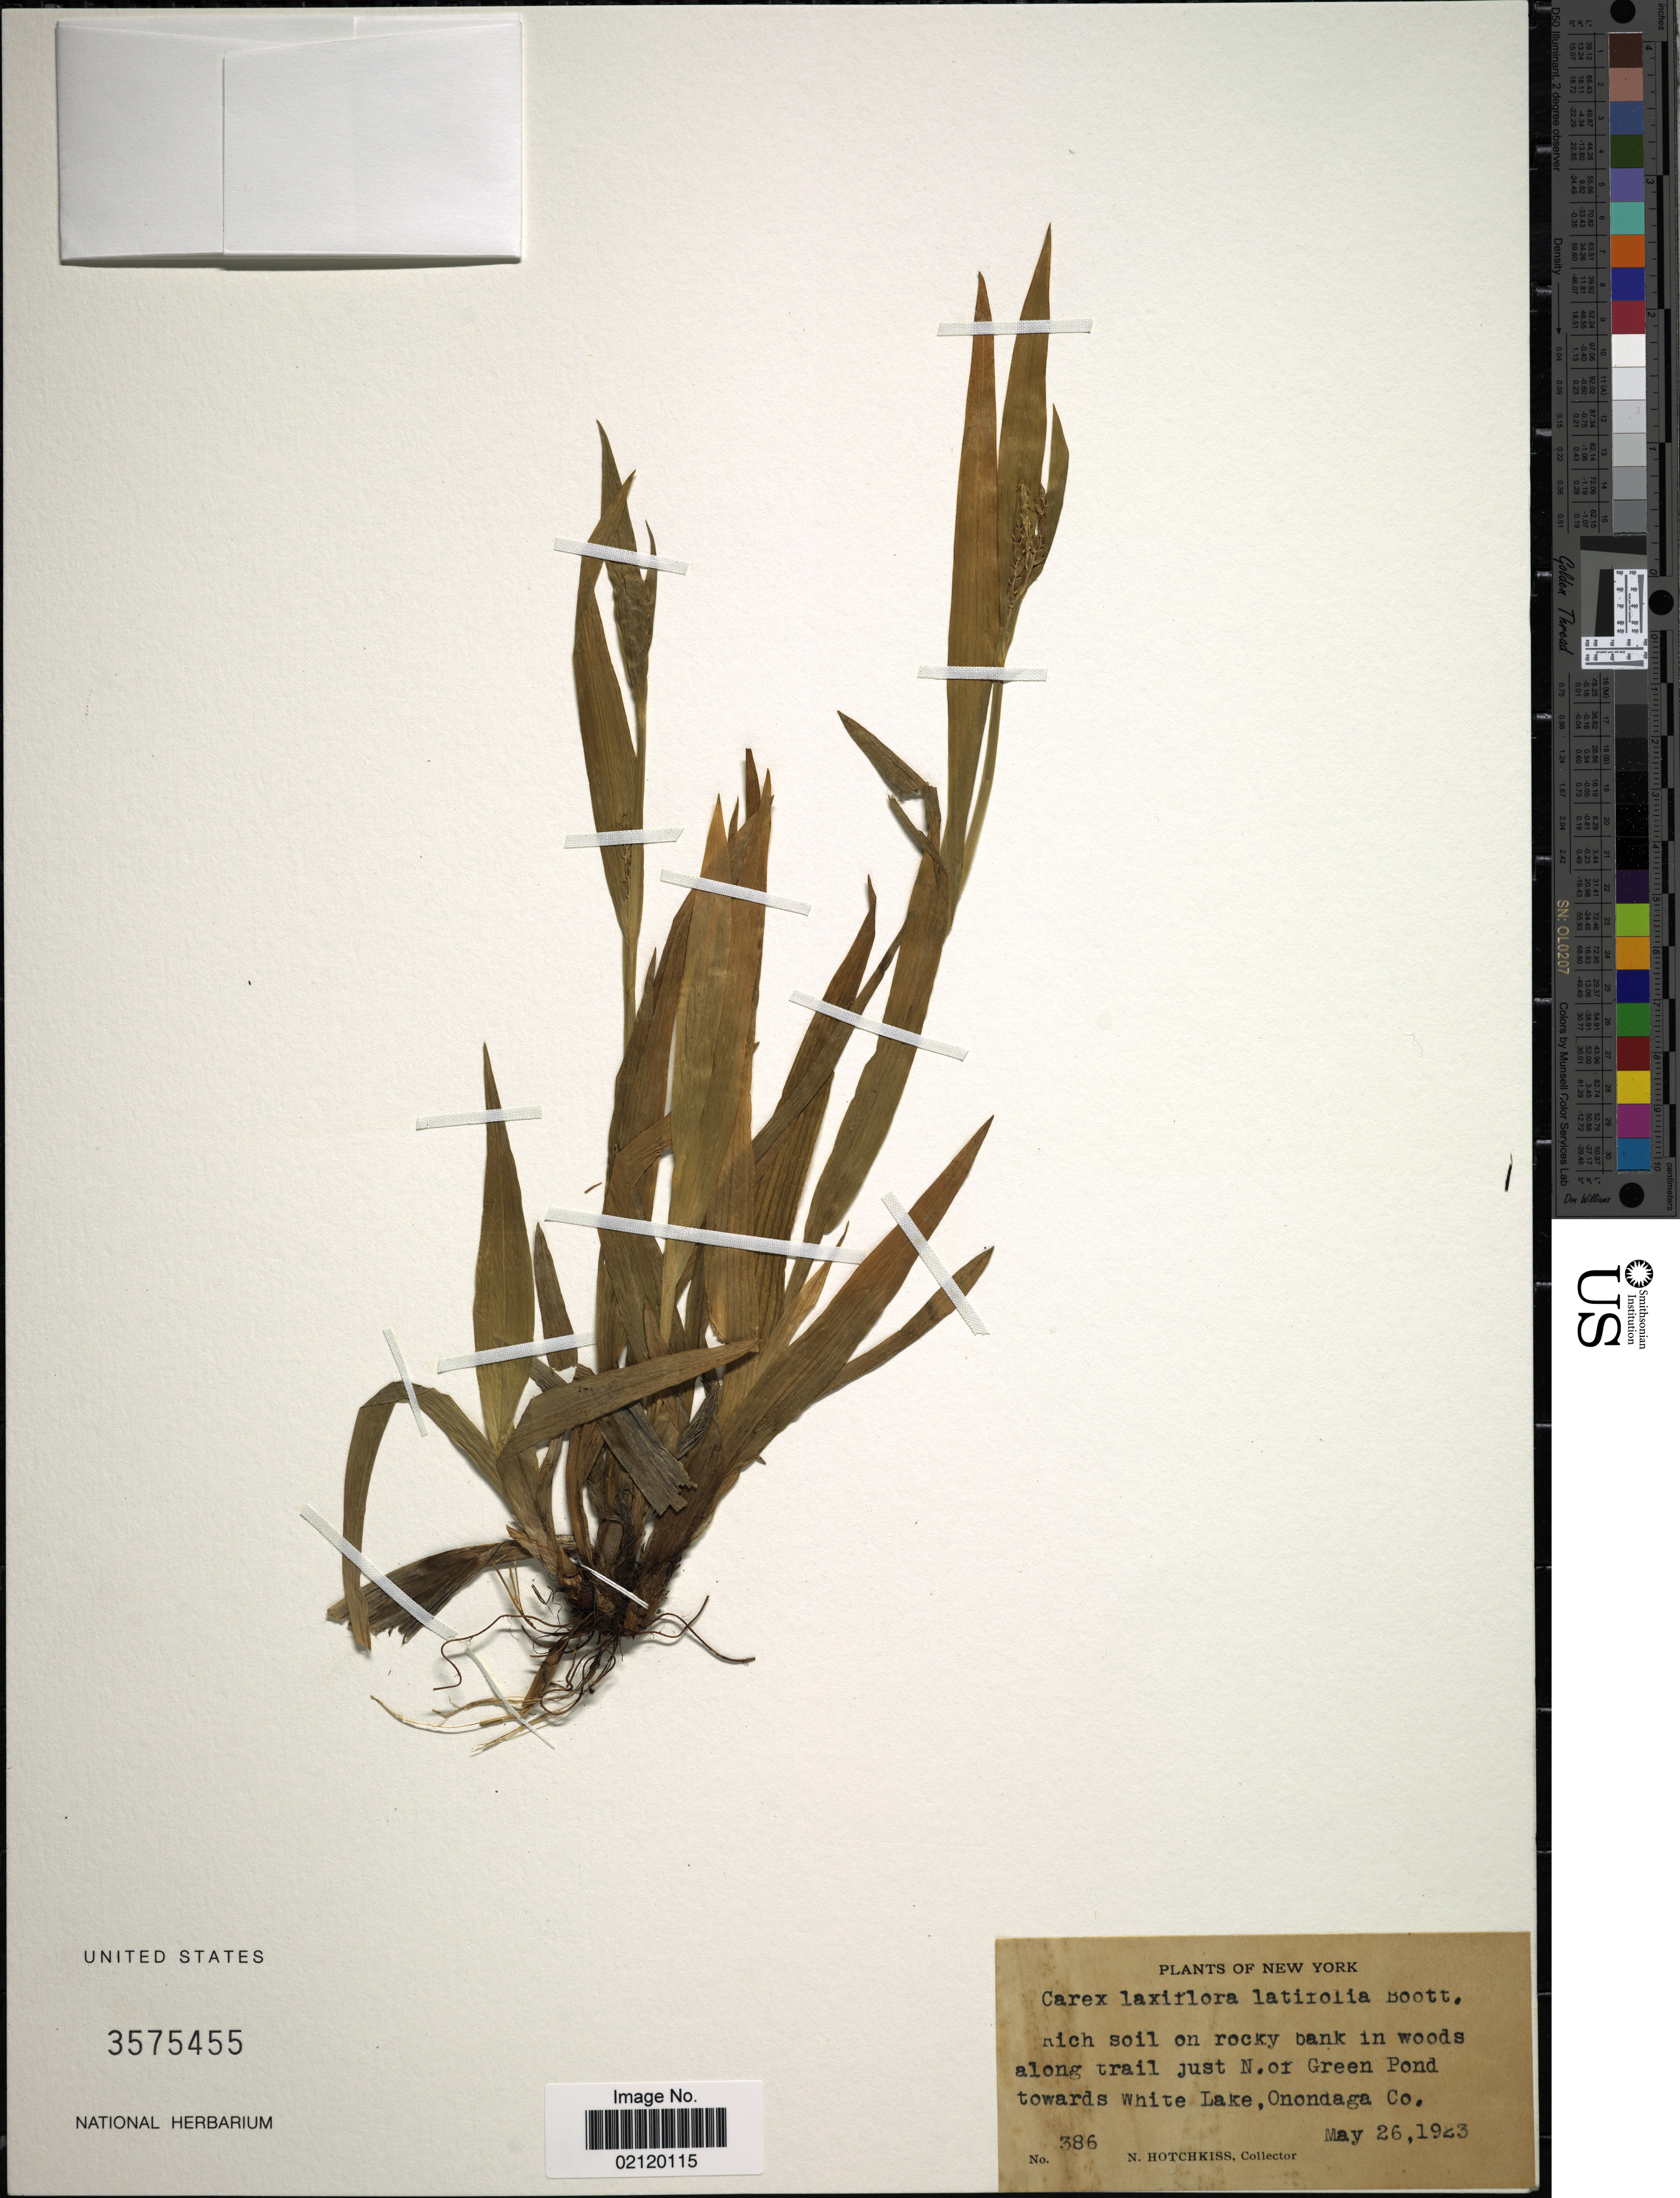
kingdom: Plantae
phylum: Tracheophyta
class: Liliopsida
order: Poales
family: Cyperaceae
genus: Carex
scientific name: Carex laxiflora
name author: Lam.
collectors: N. Hotchkiss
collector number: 386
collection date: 1923-05-26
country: United States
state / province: New York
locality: Rich soil on rocky bank in woods along trail just N. of Green Pond towards White Lake, Onandaga Co.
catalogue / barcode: US 3575455